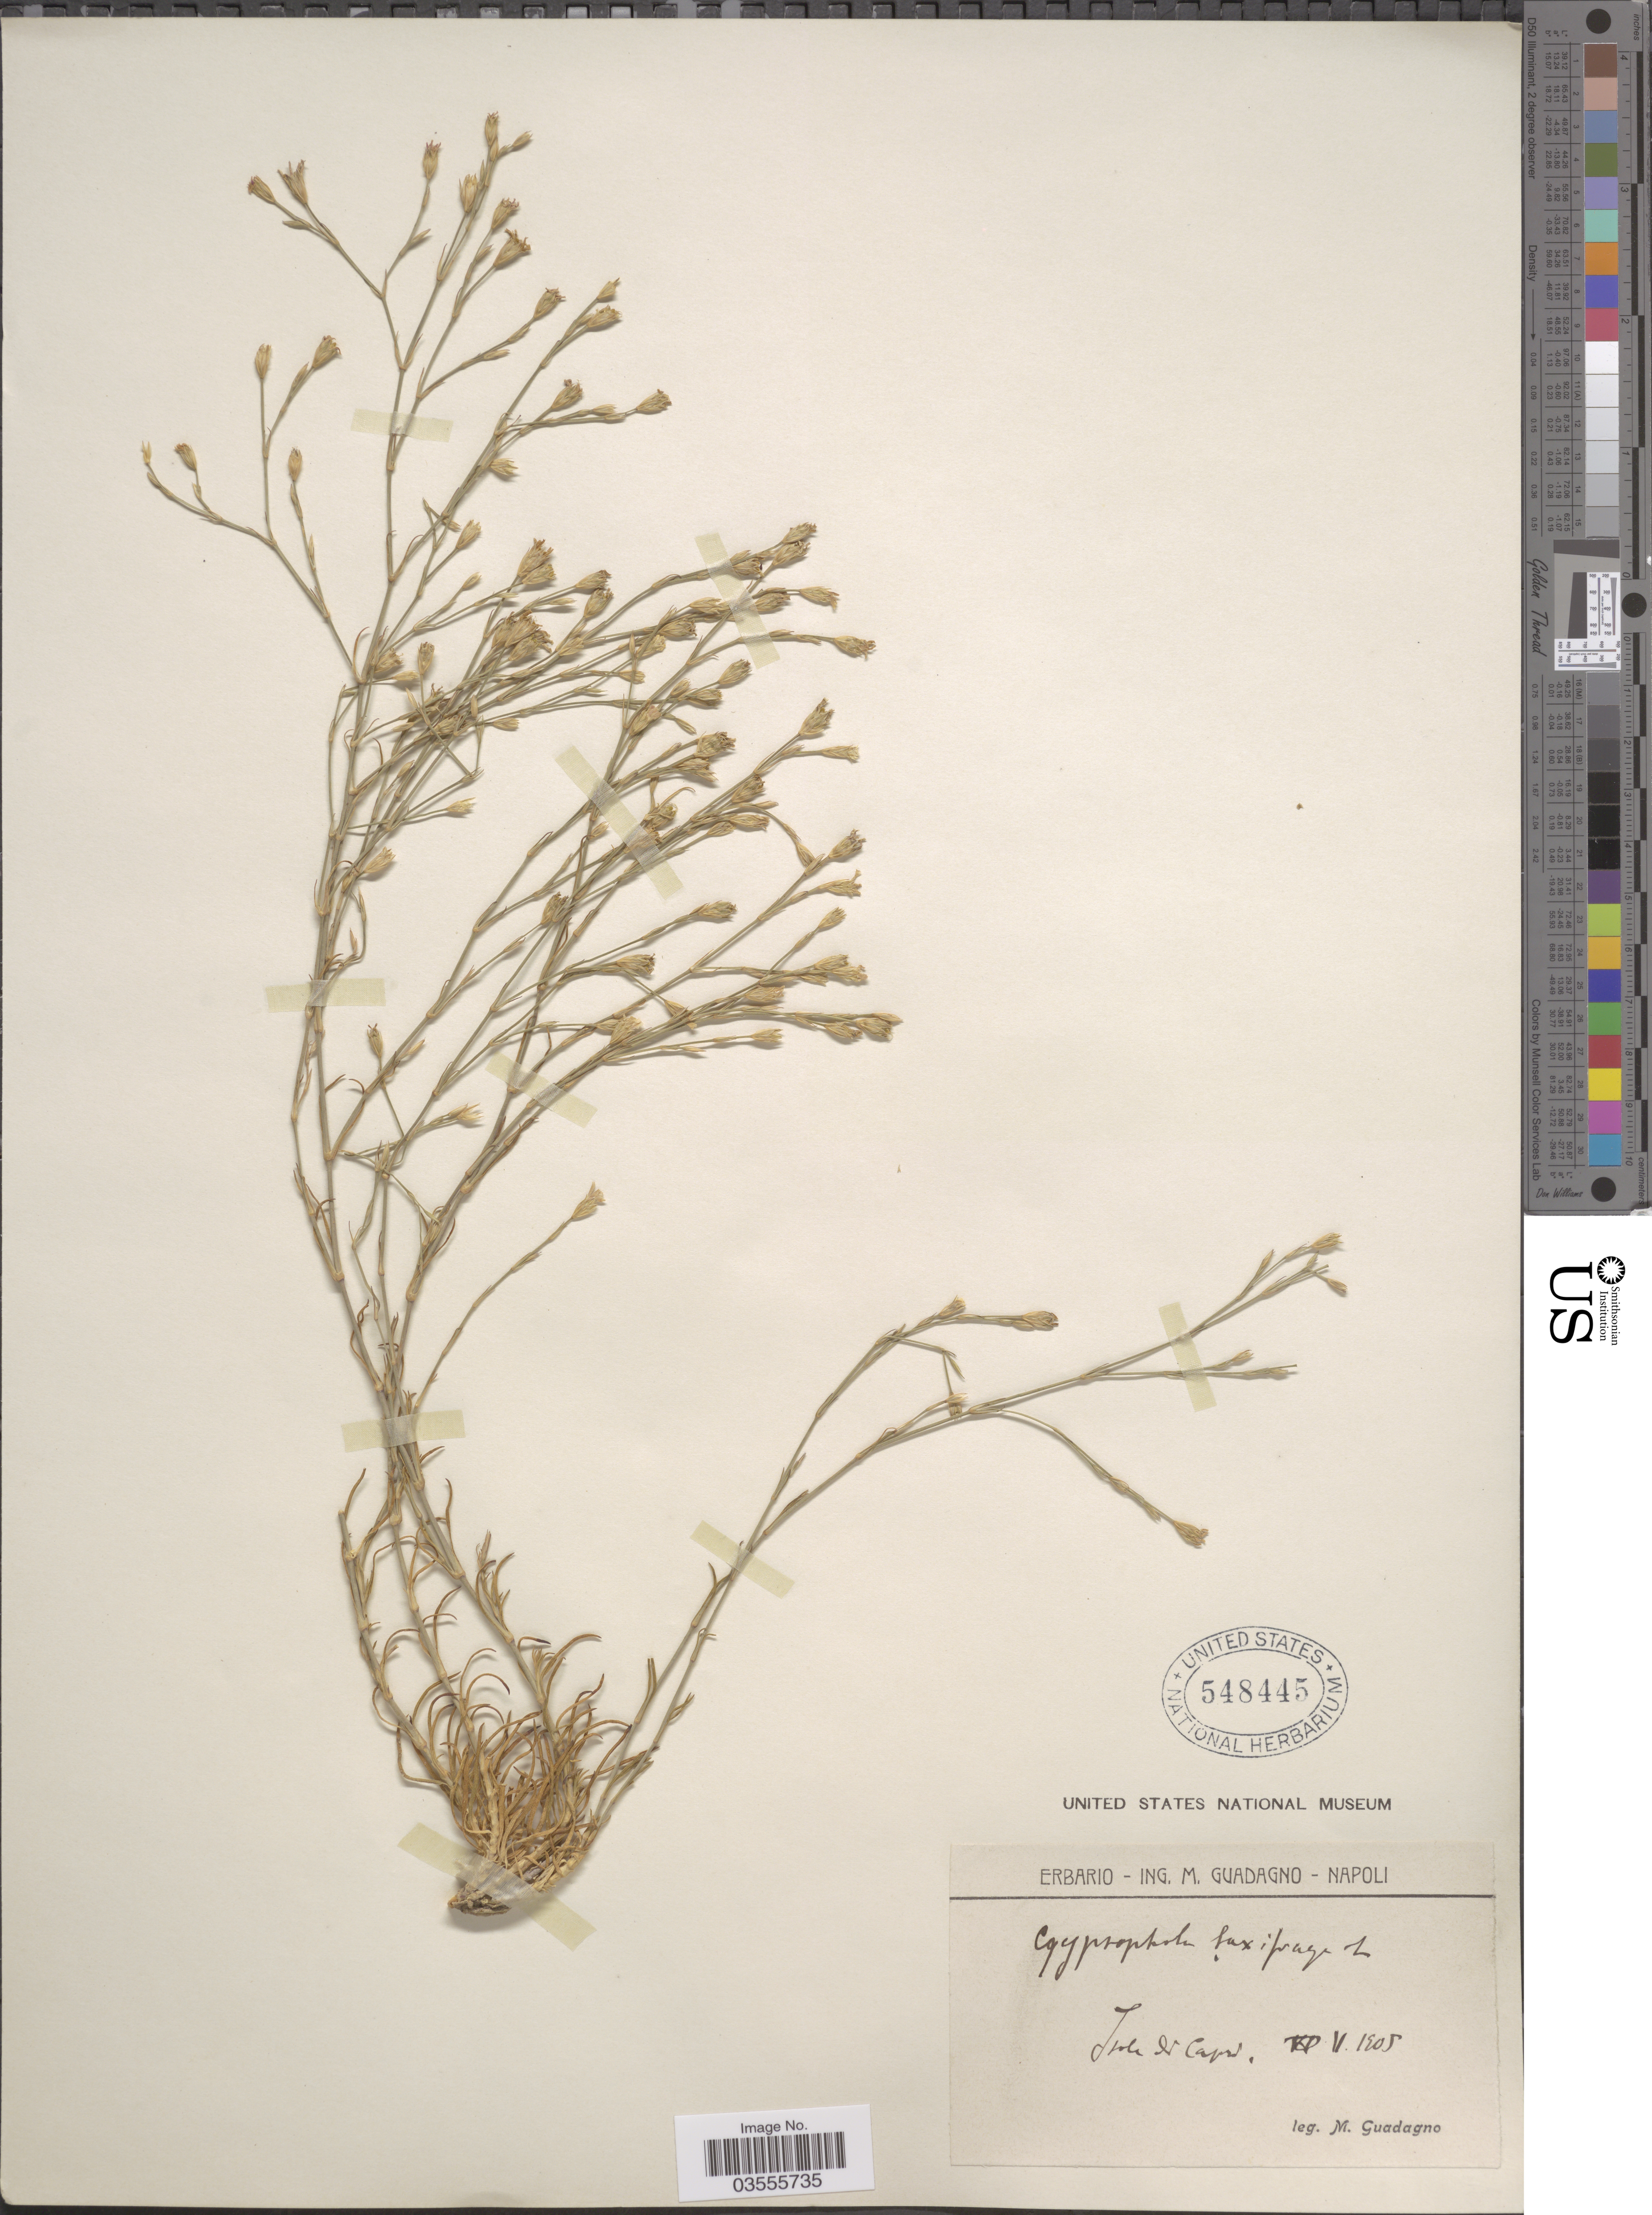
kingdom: Plantae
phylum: Tracheophyta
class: Magnoliopsida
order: Caryophyllales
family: Caryophyllaceae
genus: Petrorhagia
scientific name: Petrorhagia saxifraga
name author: (L.) Link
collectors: M. Guadagno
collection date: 1905-05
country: Italy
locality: Isola di Capri.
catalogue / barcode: US 548445